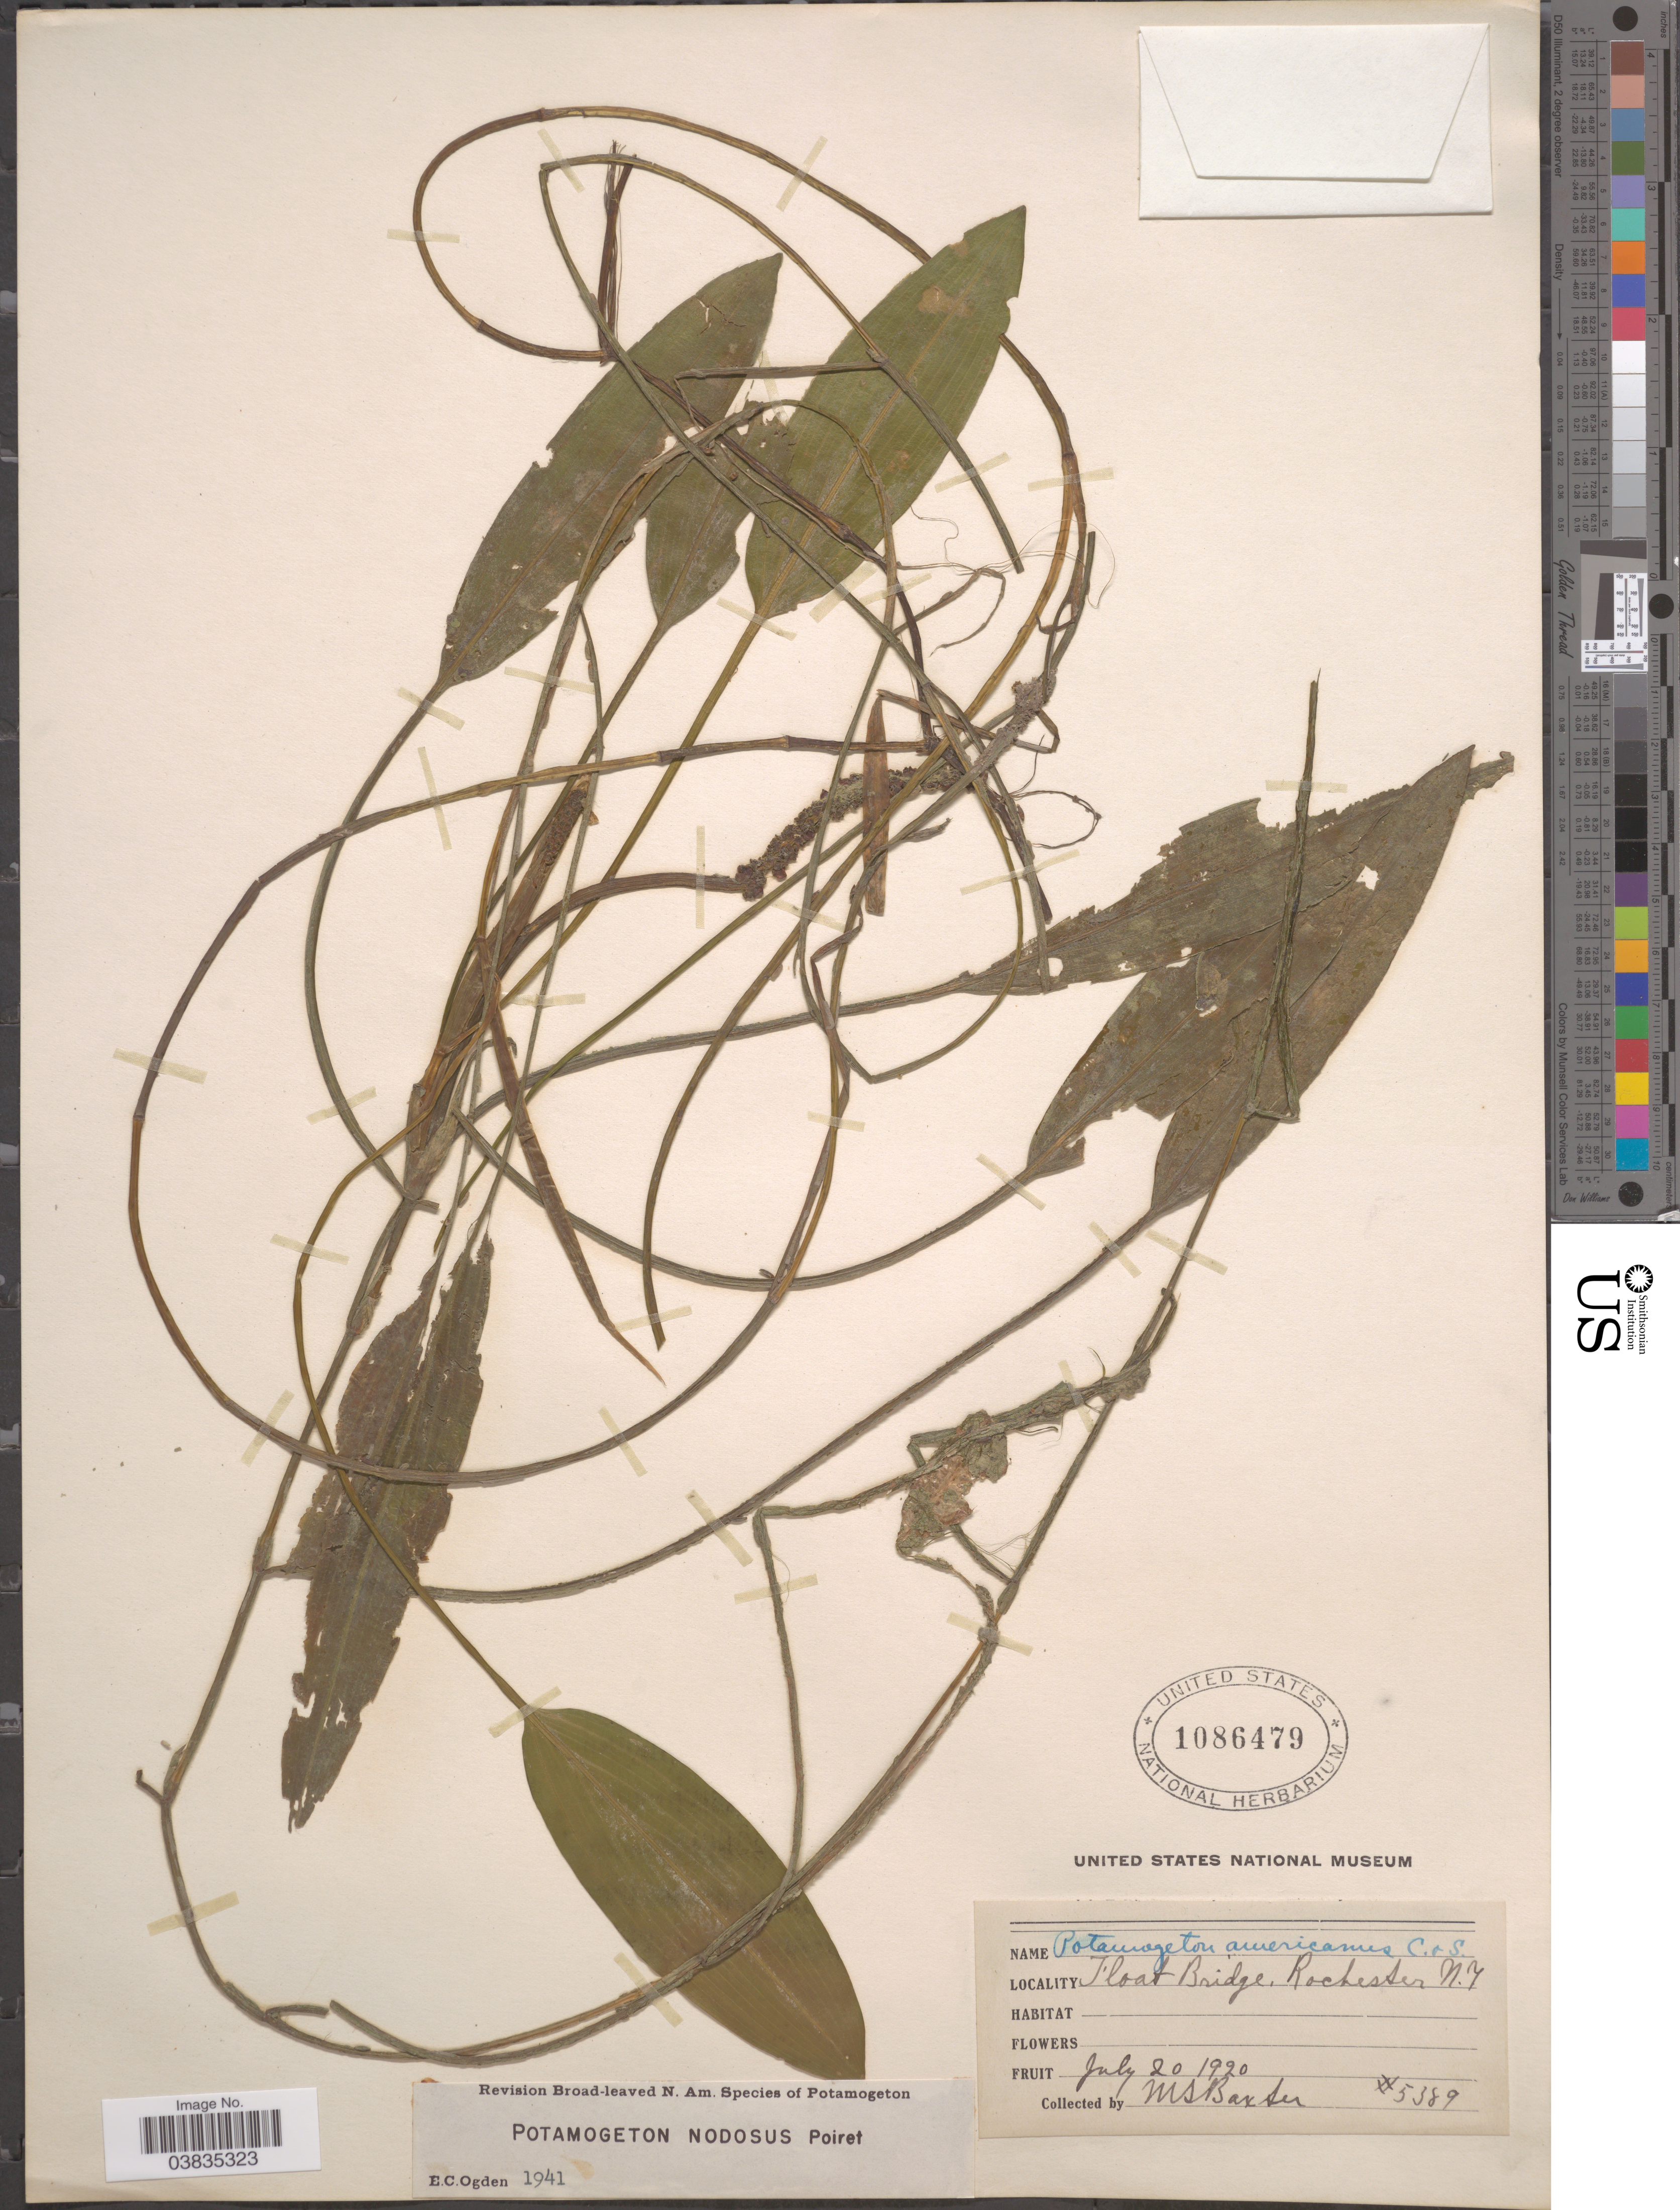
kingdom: Plantae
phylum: Tracheophyta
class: Liliopsida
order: Alismatales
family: Potamogetonaceae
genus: Potamogeton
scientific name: Potamogeton nodosus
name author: Poir.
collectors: M. Baxter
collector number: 5389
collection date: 1920-07-20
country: United States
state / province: New York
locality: Float Bridge, Rochester.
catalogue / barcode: US 1086479